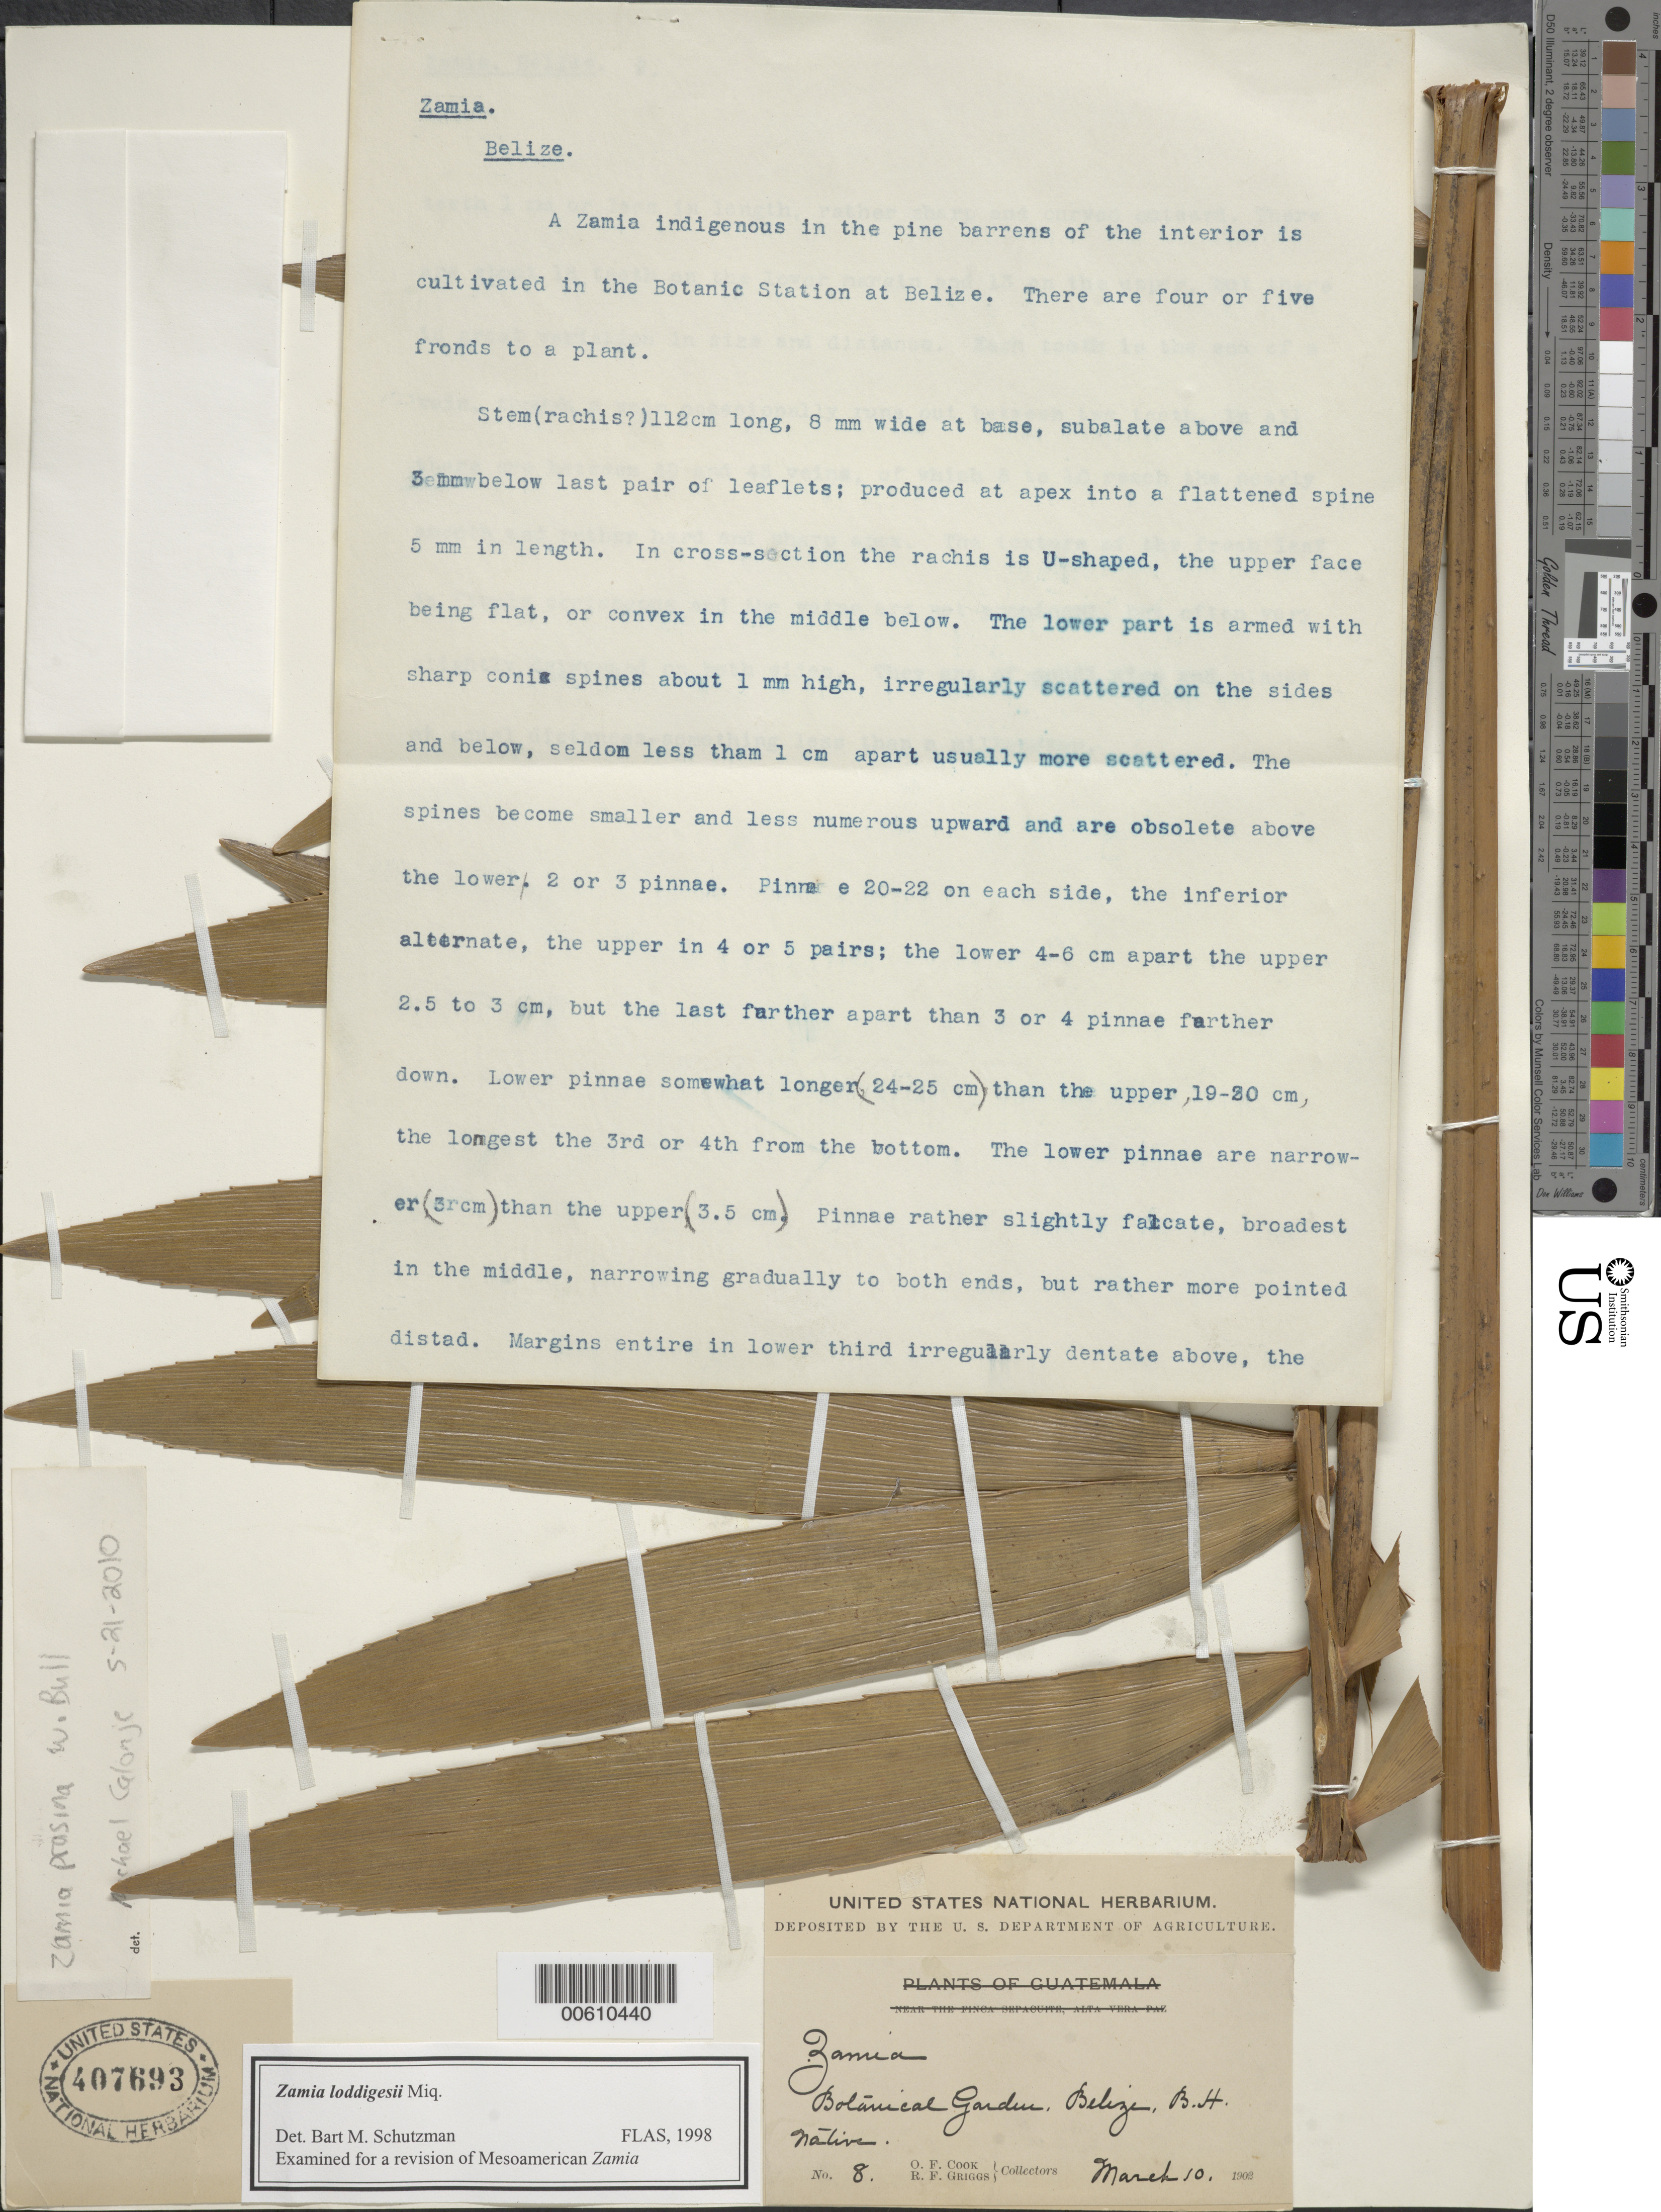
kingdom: Plantae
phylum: Tracheophyta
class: Cycadopsida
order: Cycadales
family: Zamiaceae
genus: Zamia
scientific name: Zamia prasina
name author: W. Bull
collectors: O. F. Cook & R. F. Griggs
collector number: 8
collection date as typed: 10 Mar 1902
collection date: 1902-03-10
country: Belize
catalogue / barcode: US 407693